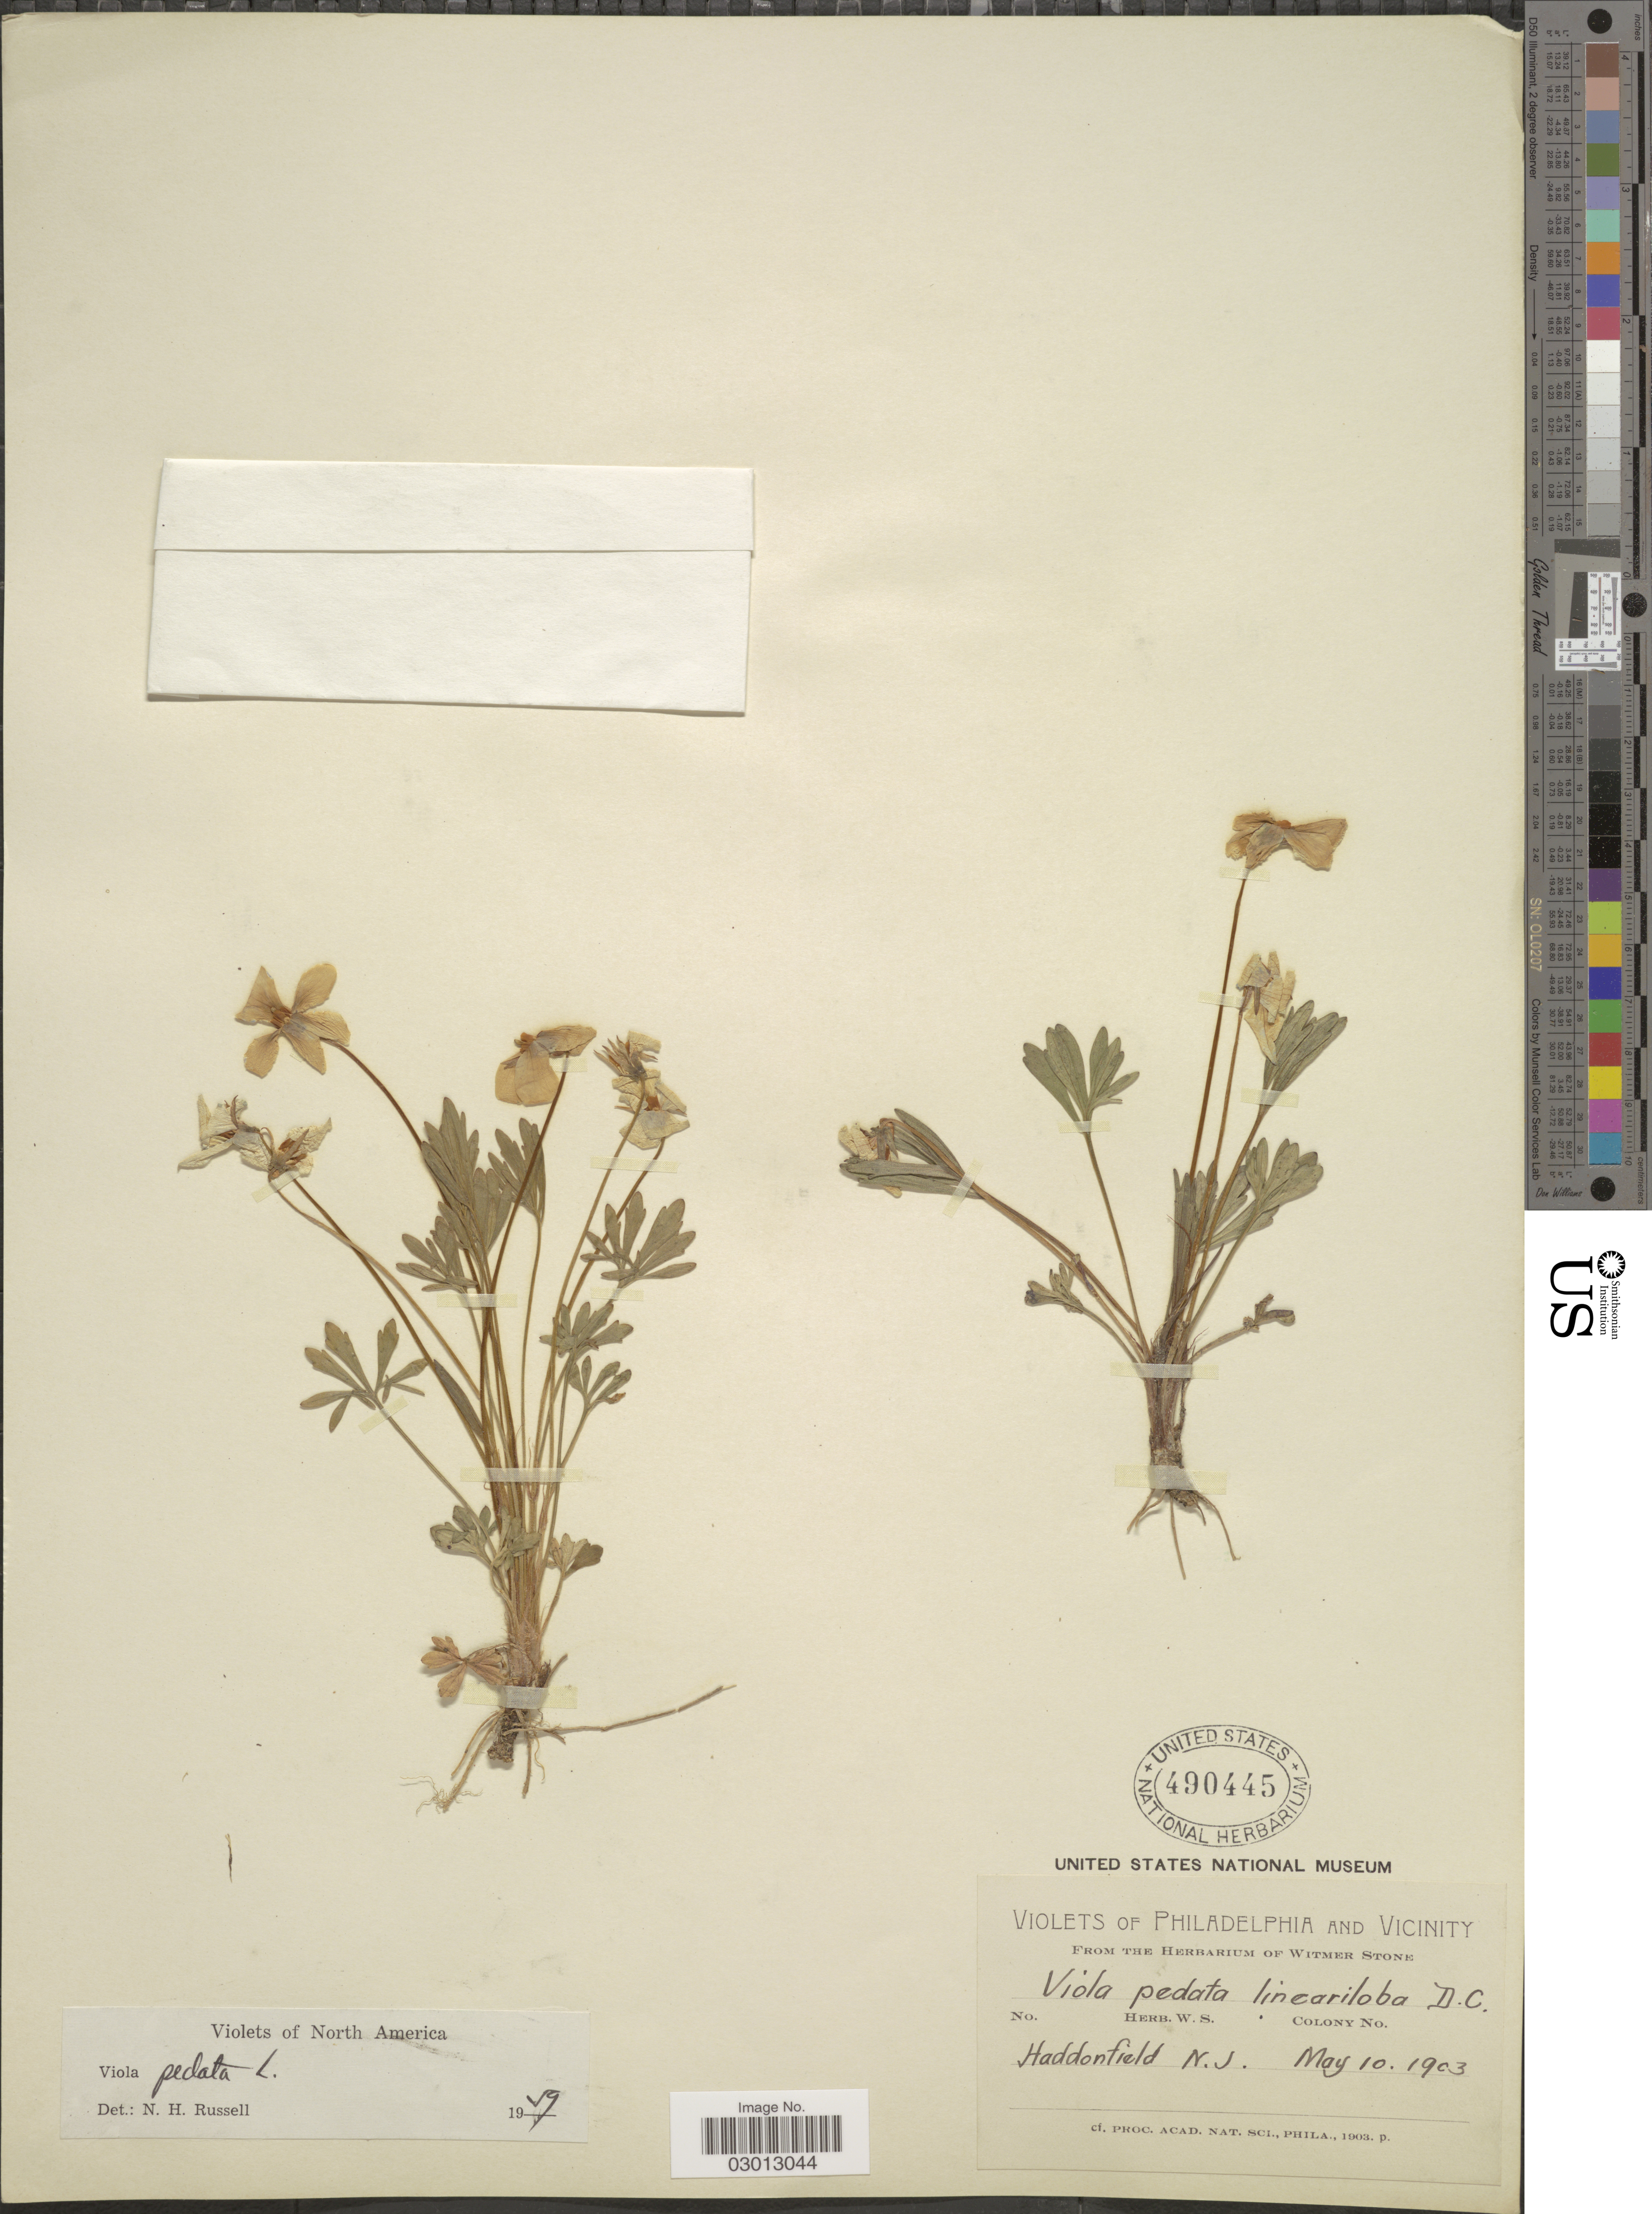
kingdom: Plantae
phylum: Tracheophyta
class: Magnoliopsida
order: Malpighiales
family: Violaceae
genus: Viola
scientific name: Viola pedata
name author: L.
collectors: Ex herb Witmer Stone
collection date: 1903-05-10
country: United States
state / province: New Jersey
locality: Philadelphia and Vicinity. Haddonfield N. J.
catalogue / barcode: US 490445